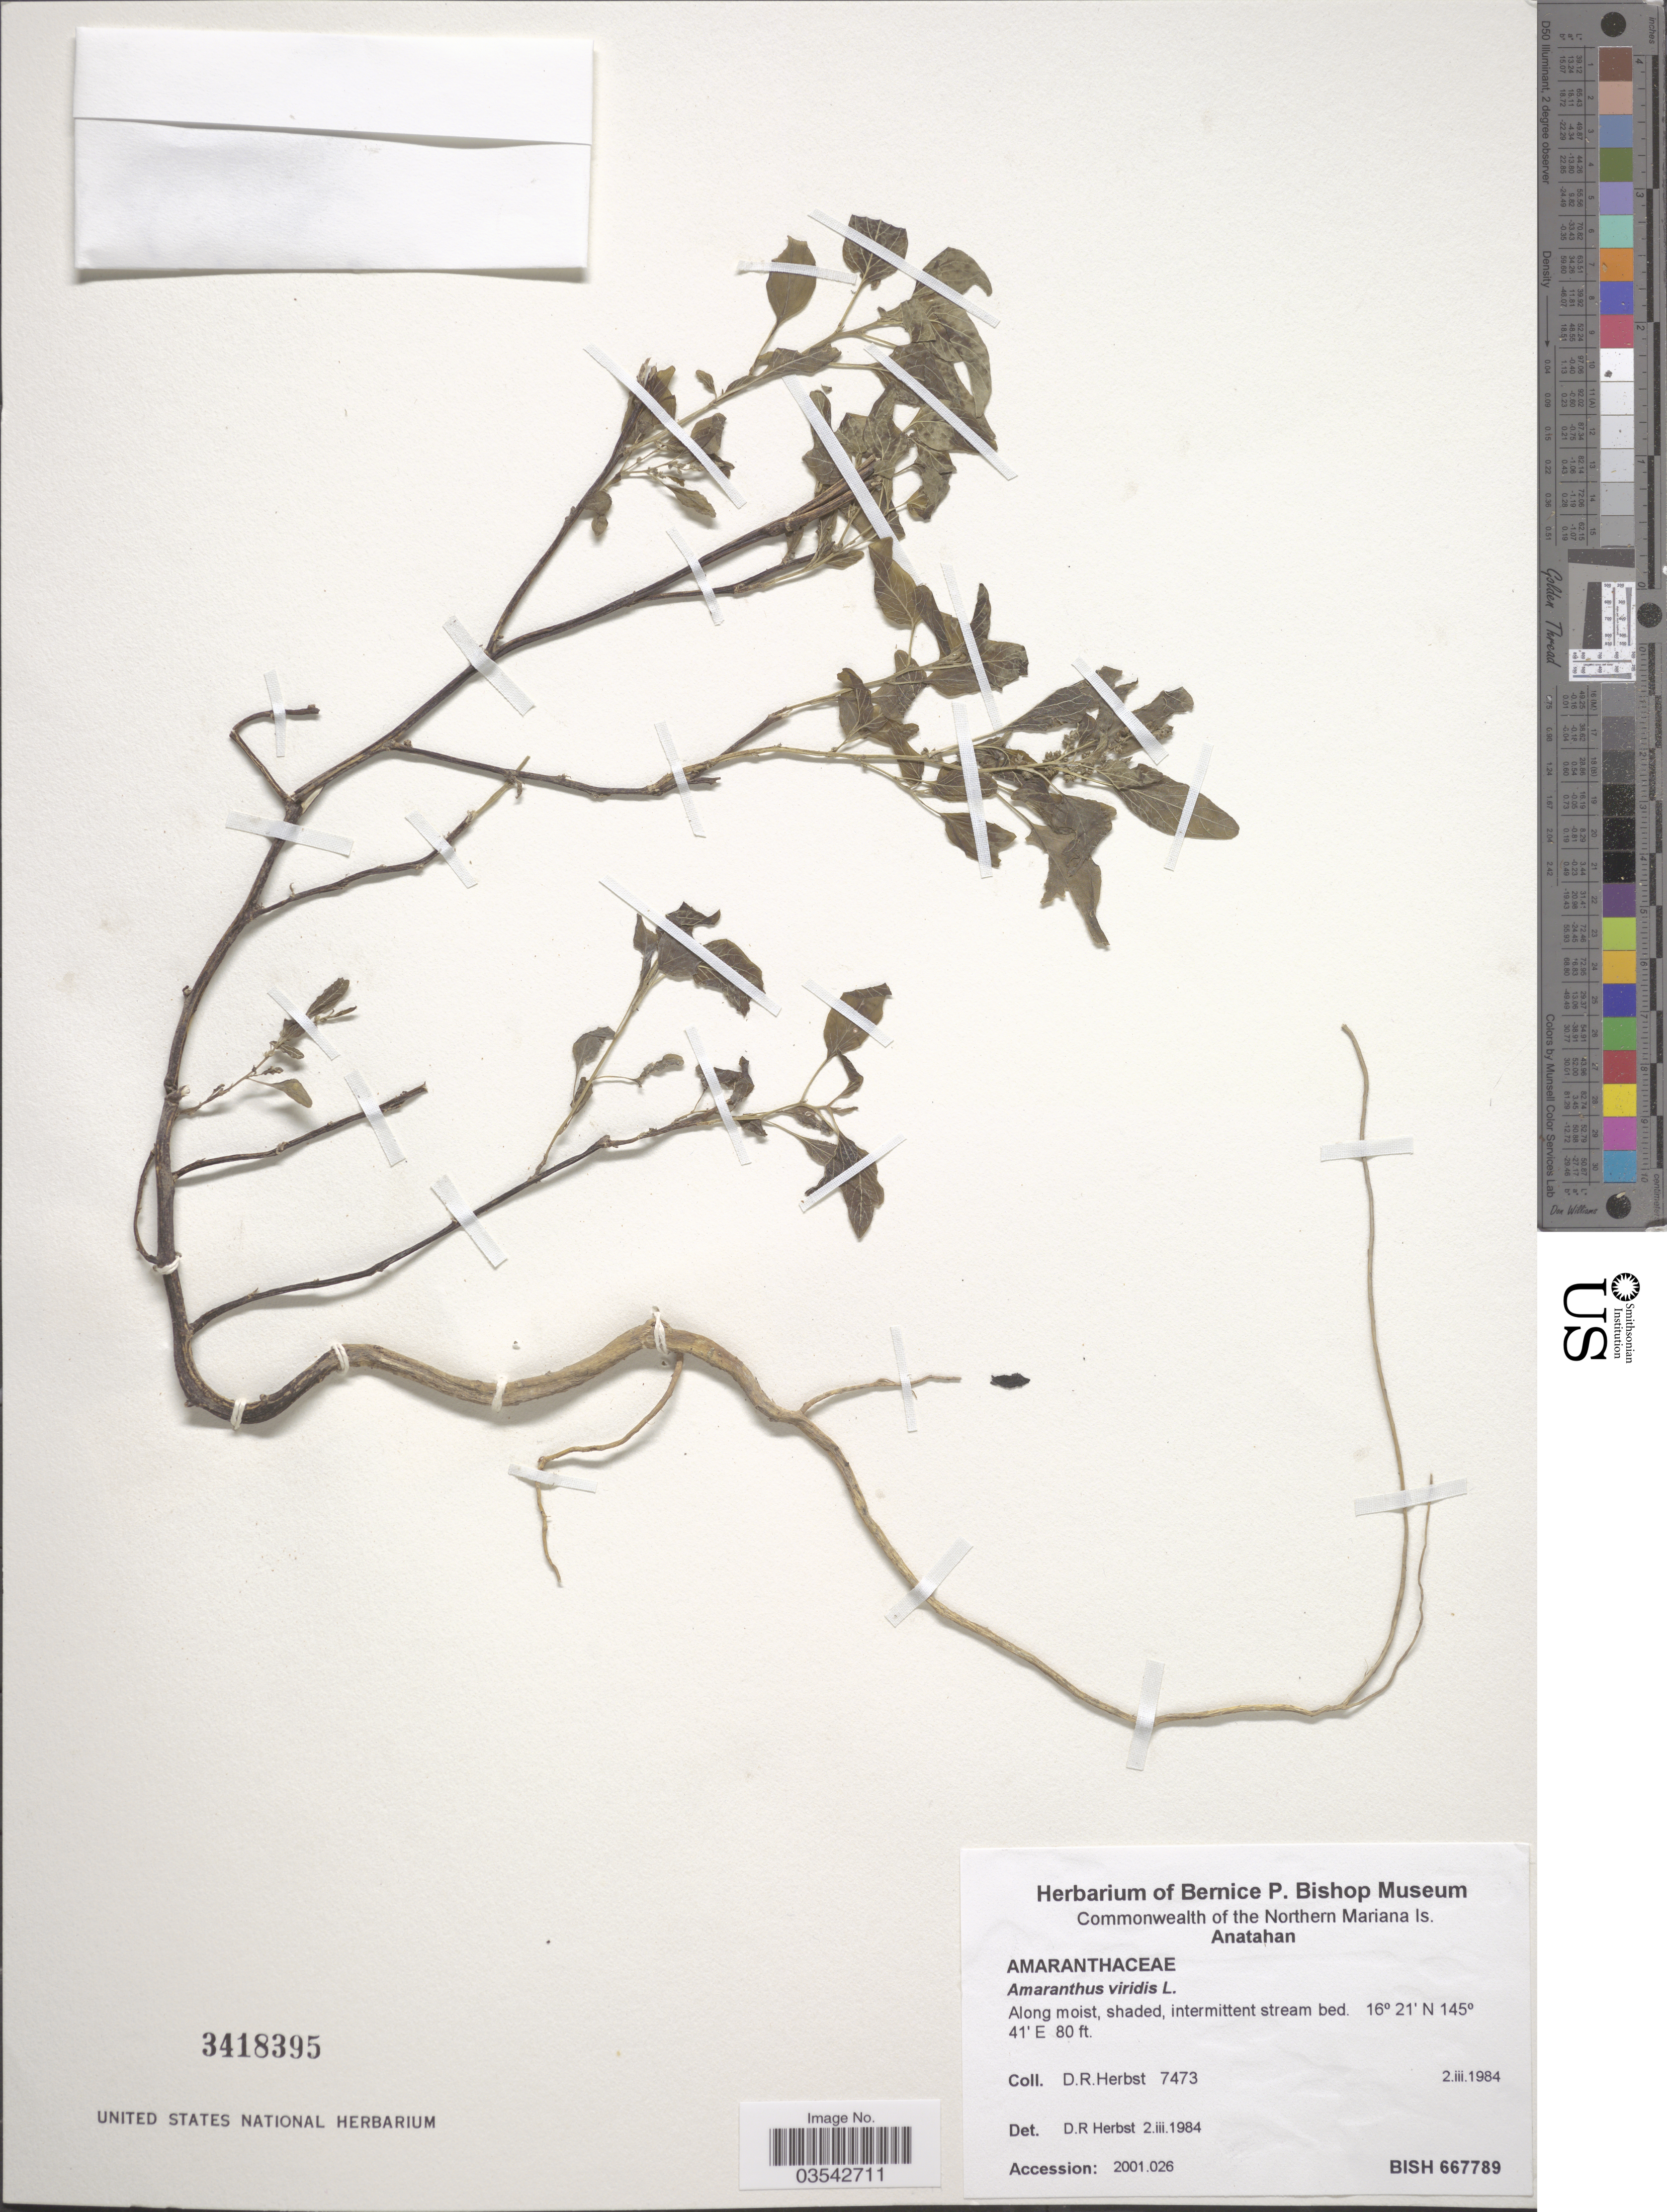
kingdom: Plantae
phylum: Tracheophyta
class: Magnoliopsida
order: Caryophyllales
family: Amaranthaceae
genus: Amaranthus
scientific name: Amaranthus viridis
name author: L.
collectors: D. R. Herbst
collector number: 7473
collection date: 1984-03-02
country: Northern Mariana Islands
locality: Anatahan.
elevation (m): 24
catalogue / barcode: US 3418395